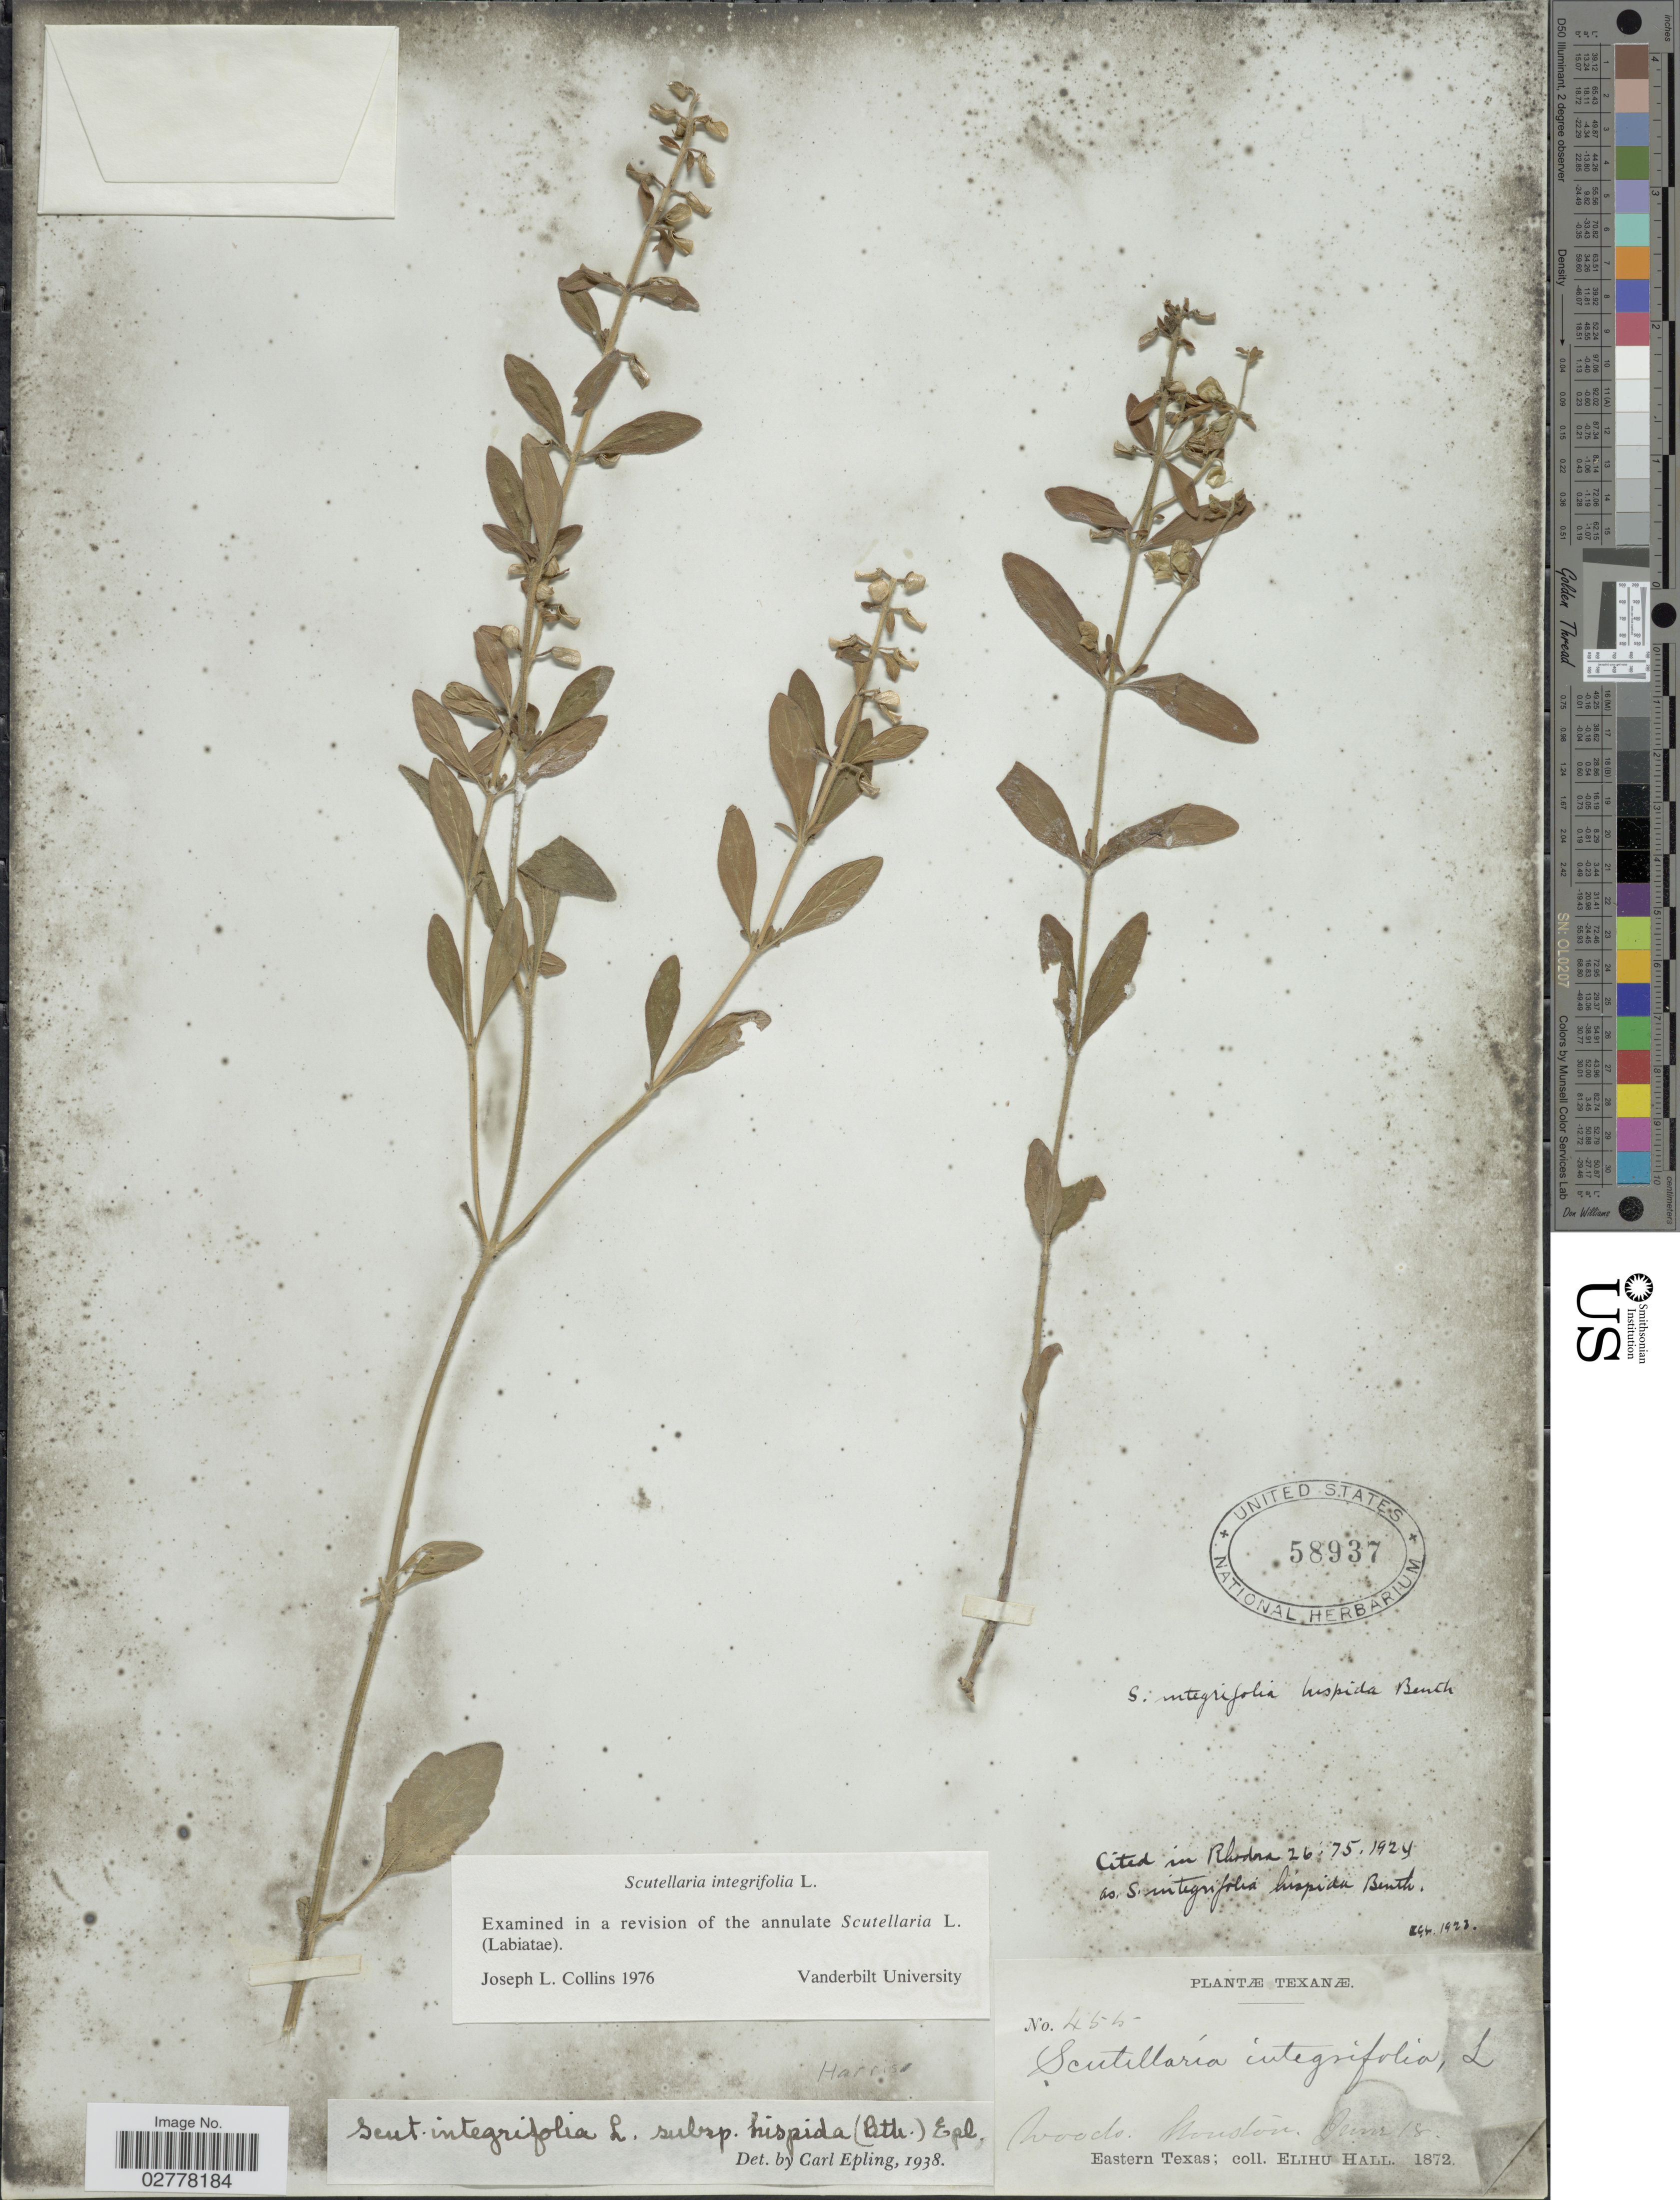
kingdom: Plantae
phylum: Tracheophyta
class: Magnoliopsida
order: Lamiales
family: Lamiaceae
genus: Scutellaria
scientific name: Scutellaria integrifolia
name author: L.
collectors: E. Hall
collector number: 455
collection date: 1872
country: United States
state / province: Texas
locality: Woods. Houston. Eastern Texas.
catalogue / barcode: US 58937